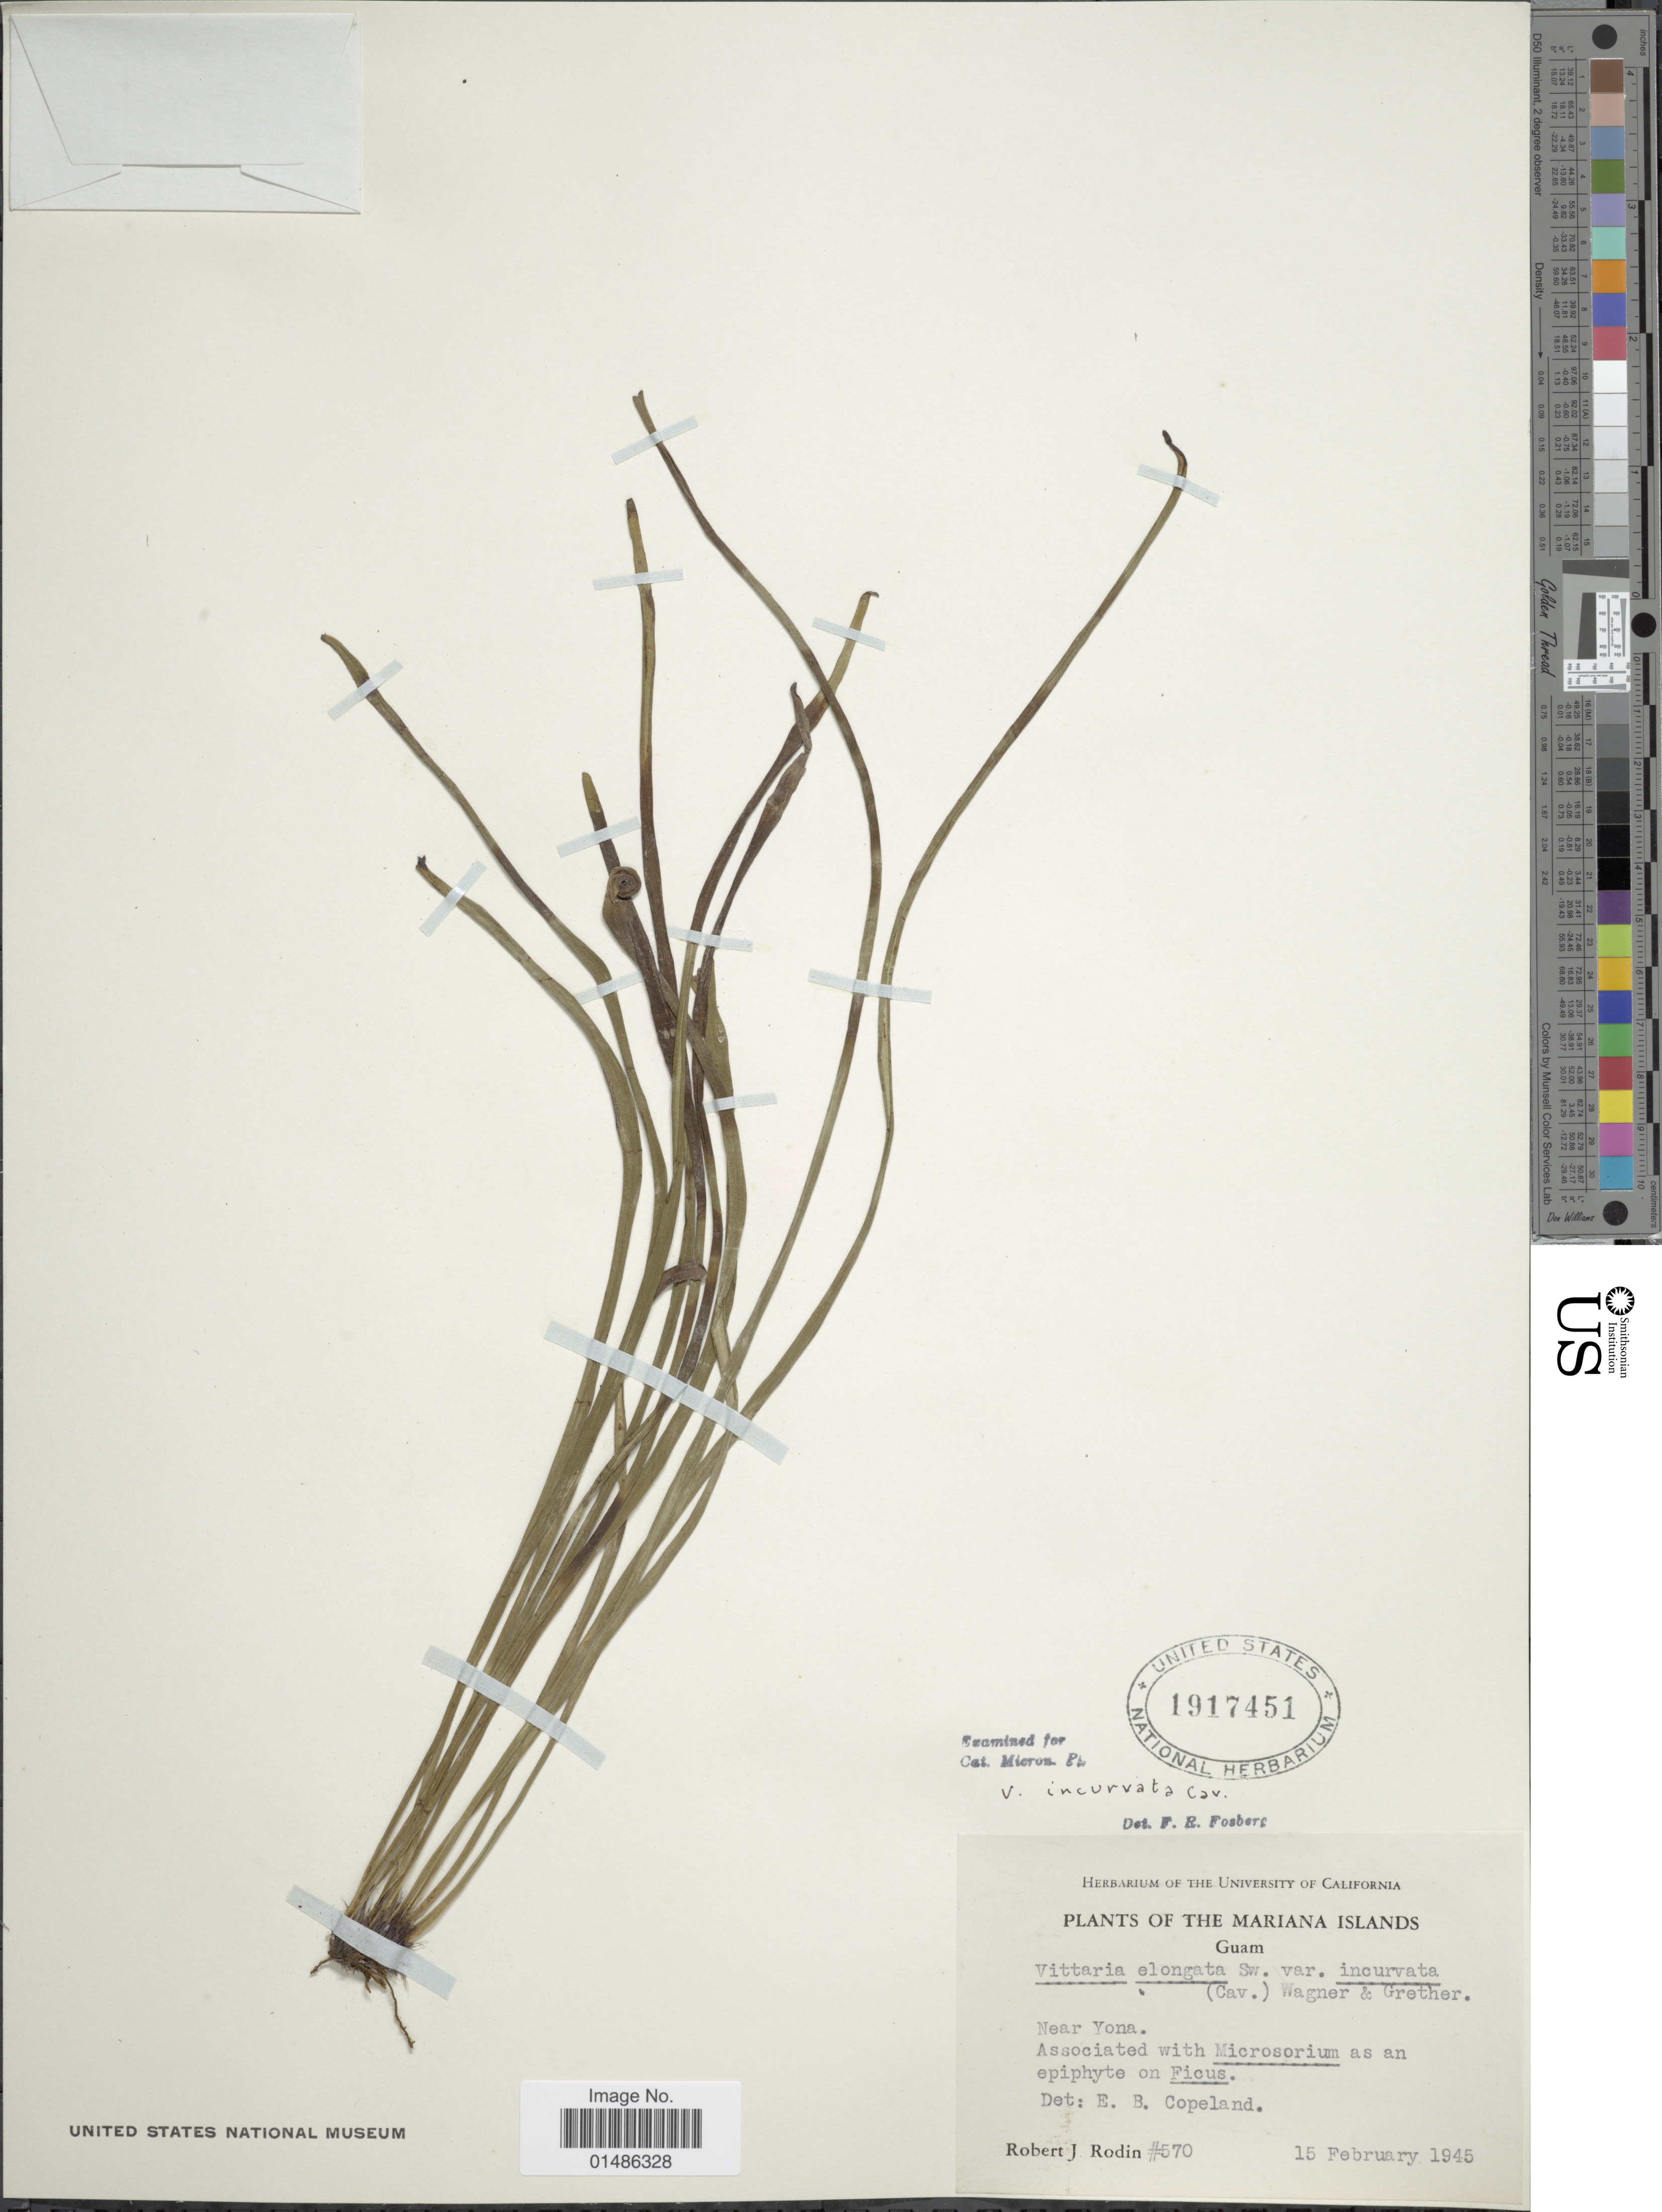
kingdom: Plantae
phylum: Tracheophyta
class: Polypodiopsida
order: Polypodiales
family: Pteridaceae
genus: Haplopteris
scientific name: Haplopteris ensiformis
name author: (Sw.) E.H. Crane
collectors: R. J. Rodin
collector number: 570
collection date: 1945-02-15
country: Guam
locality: Mariana Islands. Near Yona.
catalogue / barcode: US 1917451